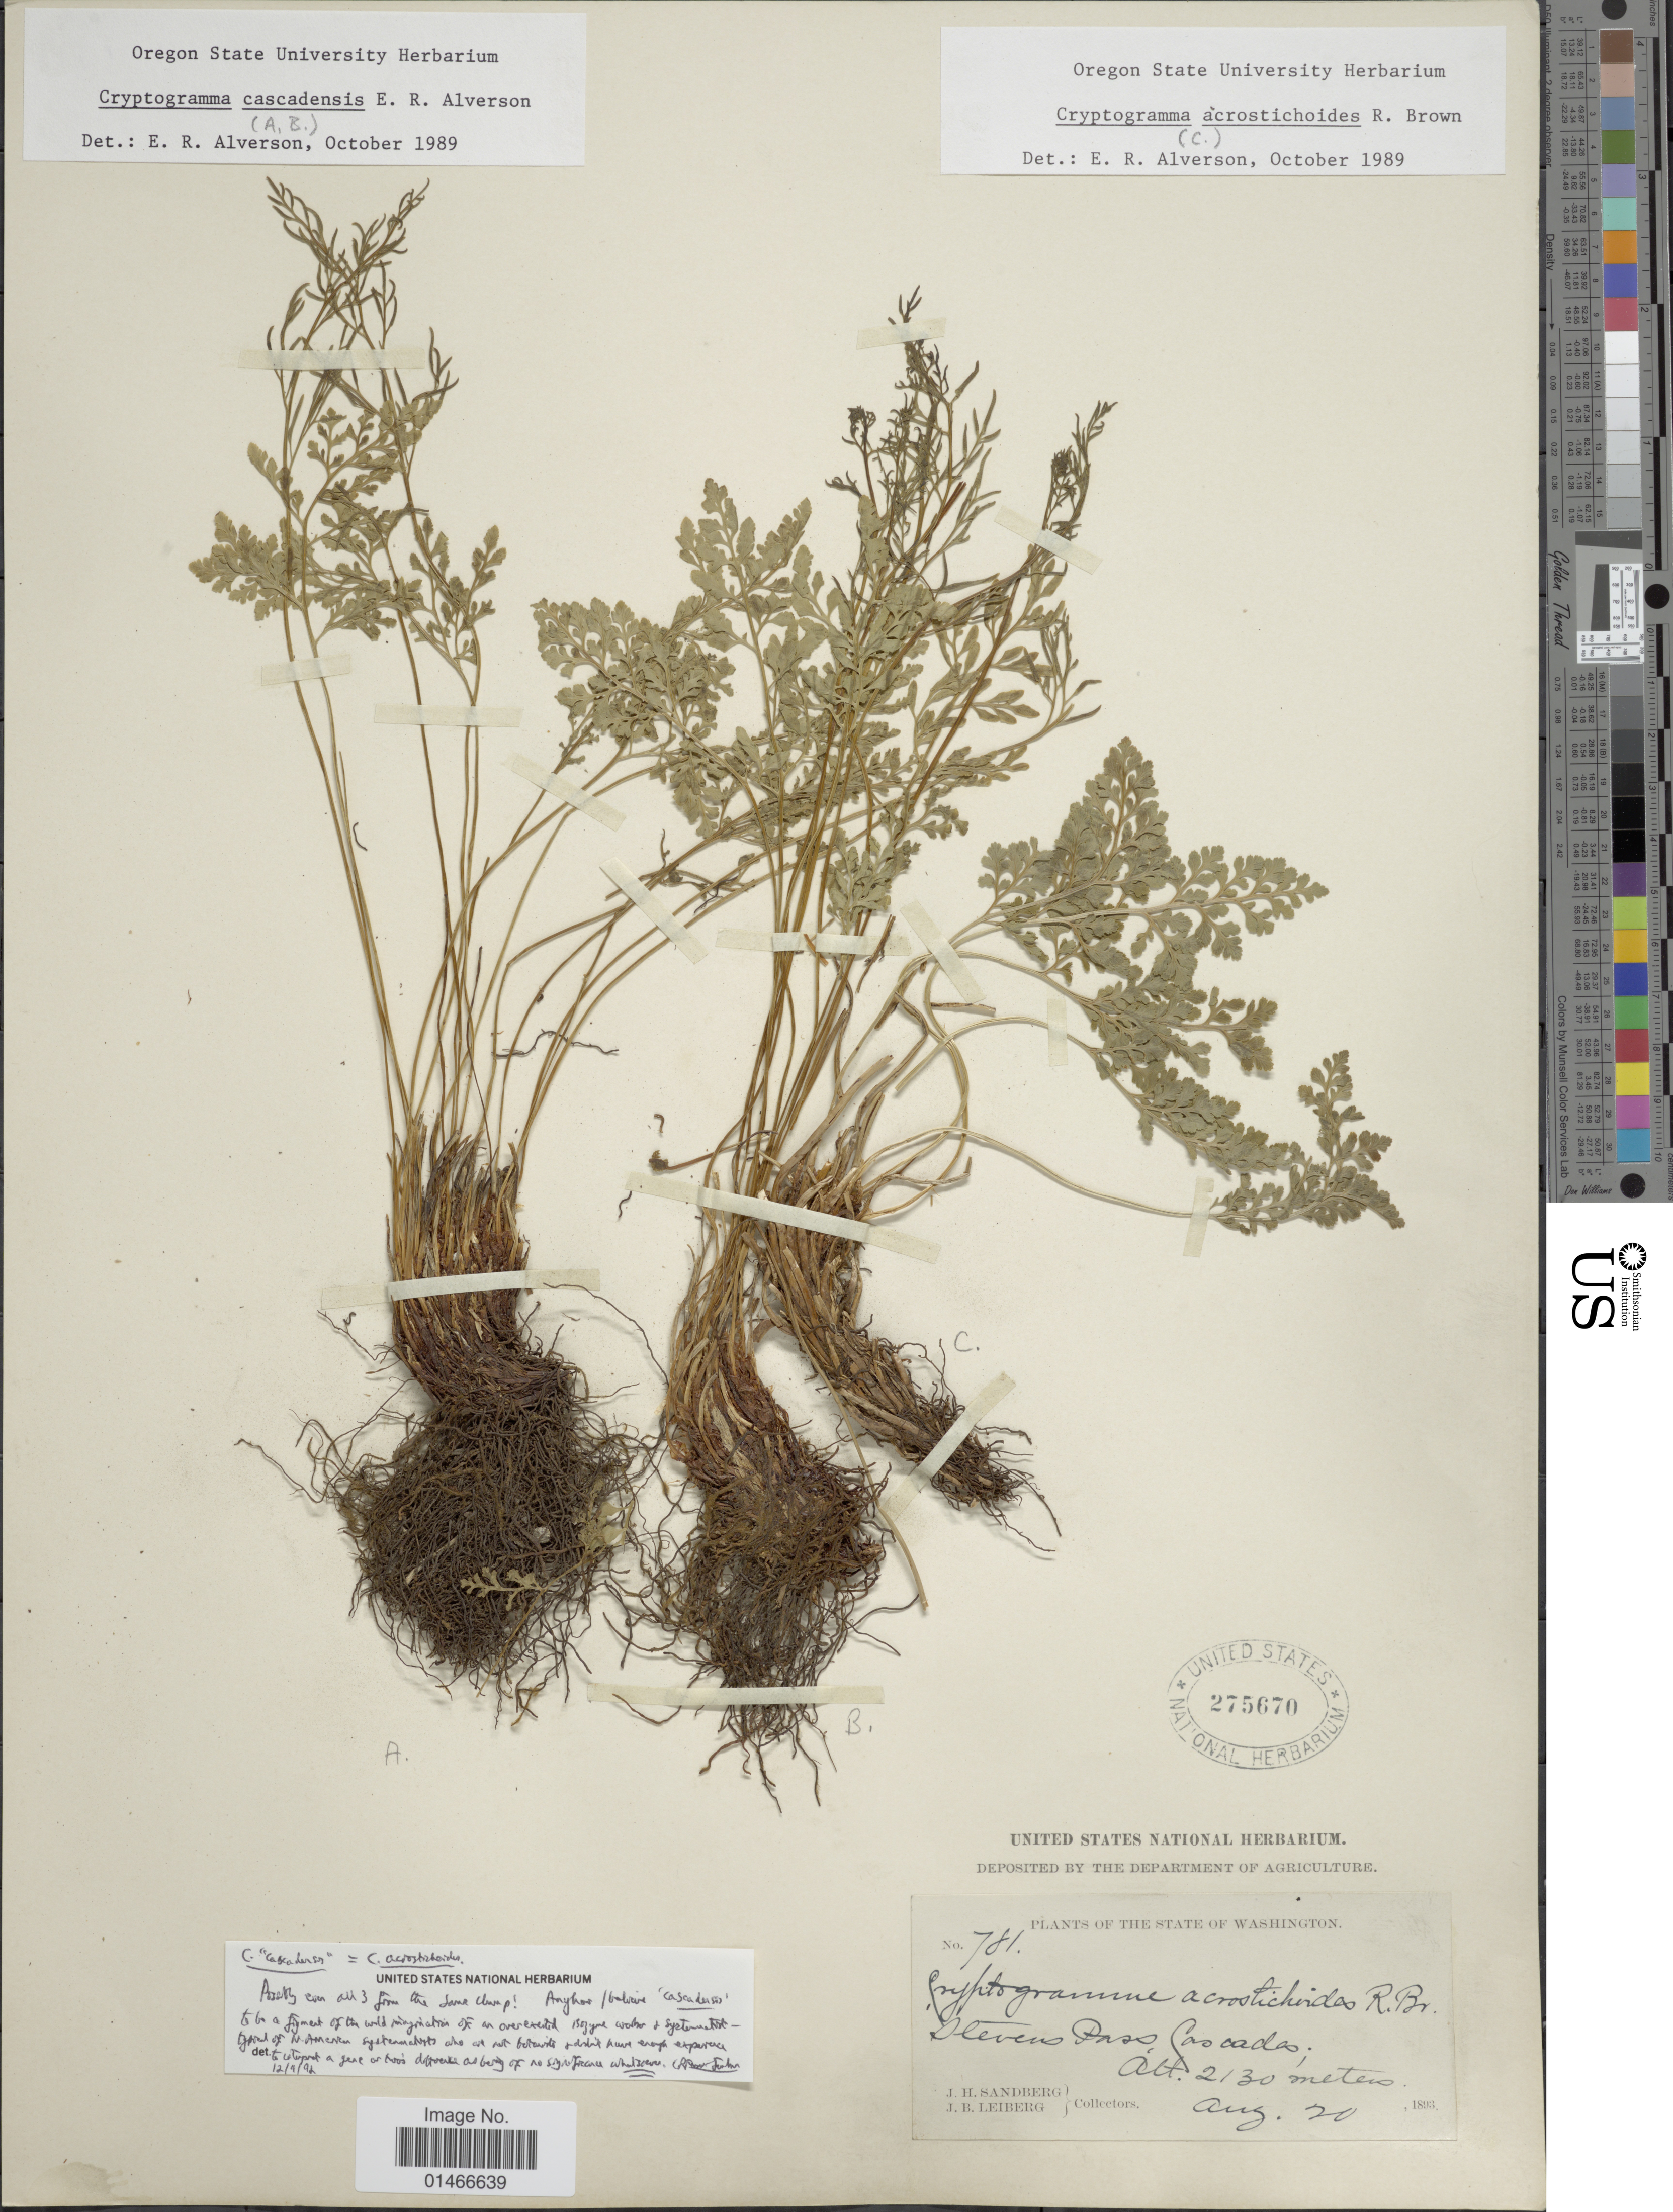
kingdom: Plantae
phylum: Tracheophyta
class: Polypodiopsida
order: Polypodiales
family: Pteridaceae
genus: Cryptogramma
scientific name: Cryptogramma cascadensis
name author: Alverson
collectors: J. H. Sandberg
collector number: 781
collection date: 1893-08-20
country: United States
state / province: Washington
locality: Stevens Pass, Cascades.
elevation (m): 2130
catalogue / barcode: US 275670